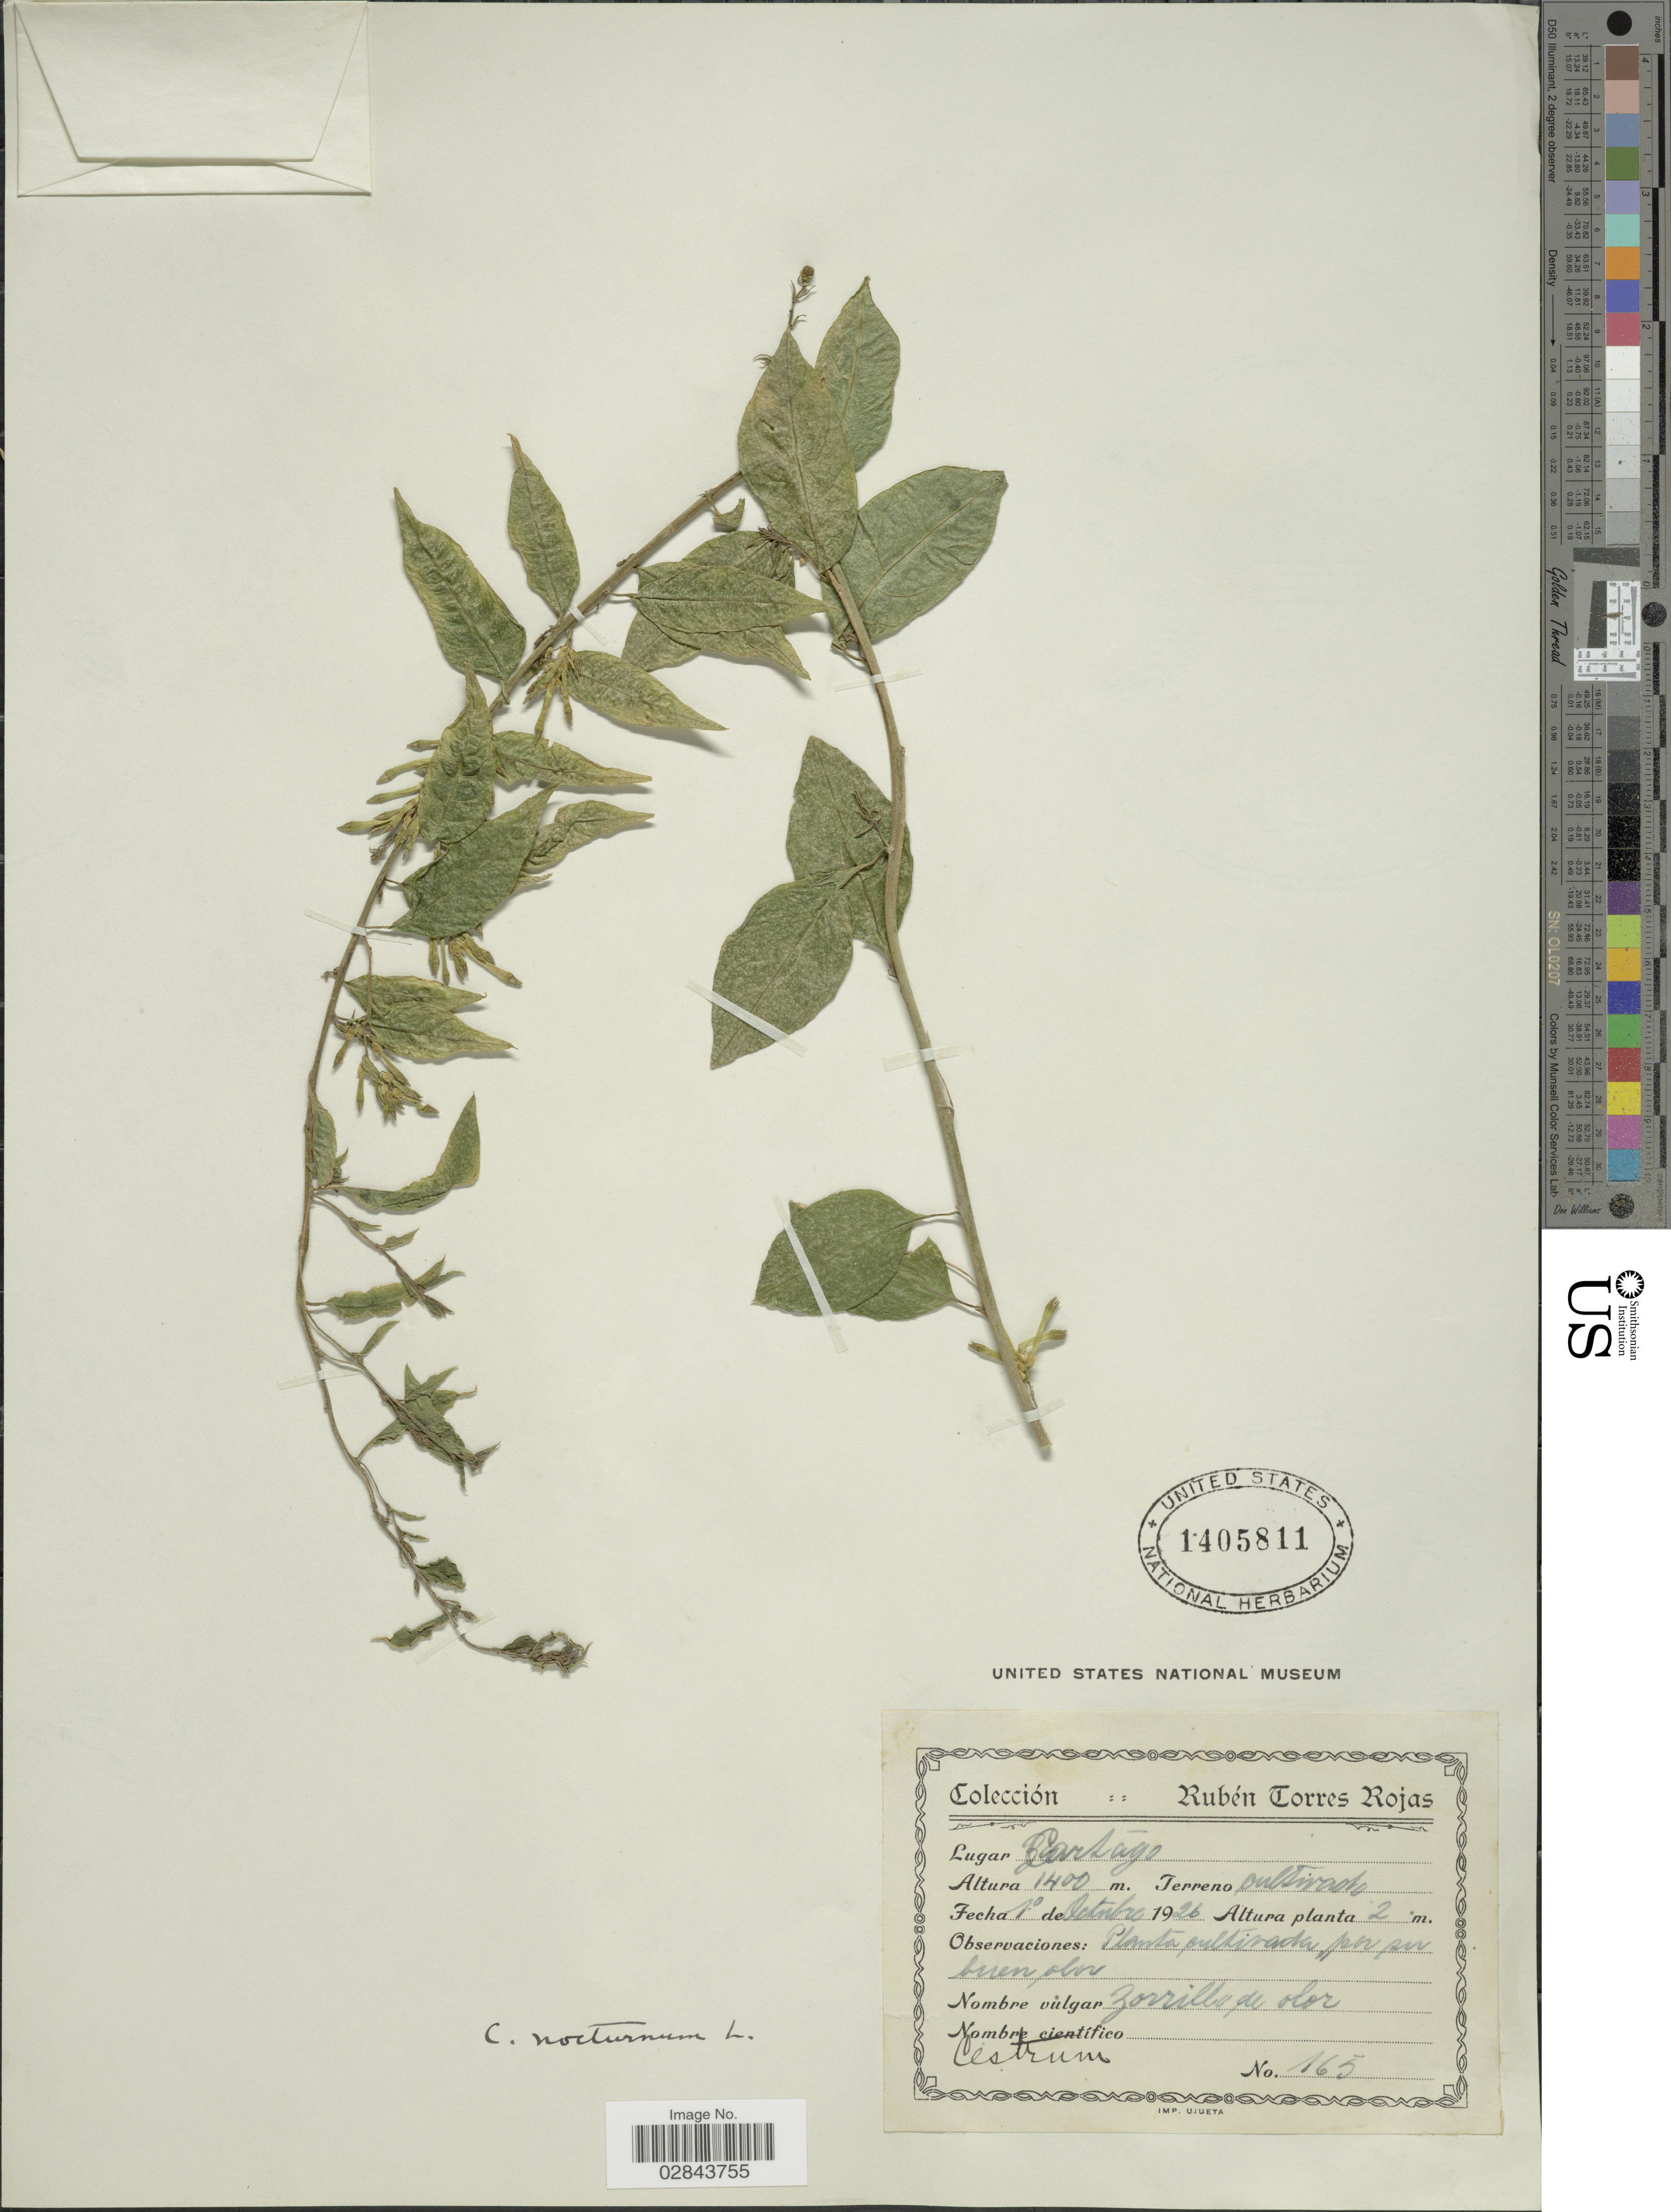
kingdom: Plantae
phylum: Tracheophyta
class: Magnoliopsida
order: Solanales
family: Solanaceae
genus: Cestrum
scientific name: Cestrum nocturnum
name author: L.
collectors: R. Torres Rojas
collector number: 165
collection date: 1926-10-10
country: Costa Rica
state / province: Cartago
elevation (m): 2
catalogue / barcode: US 1405811